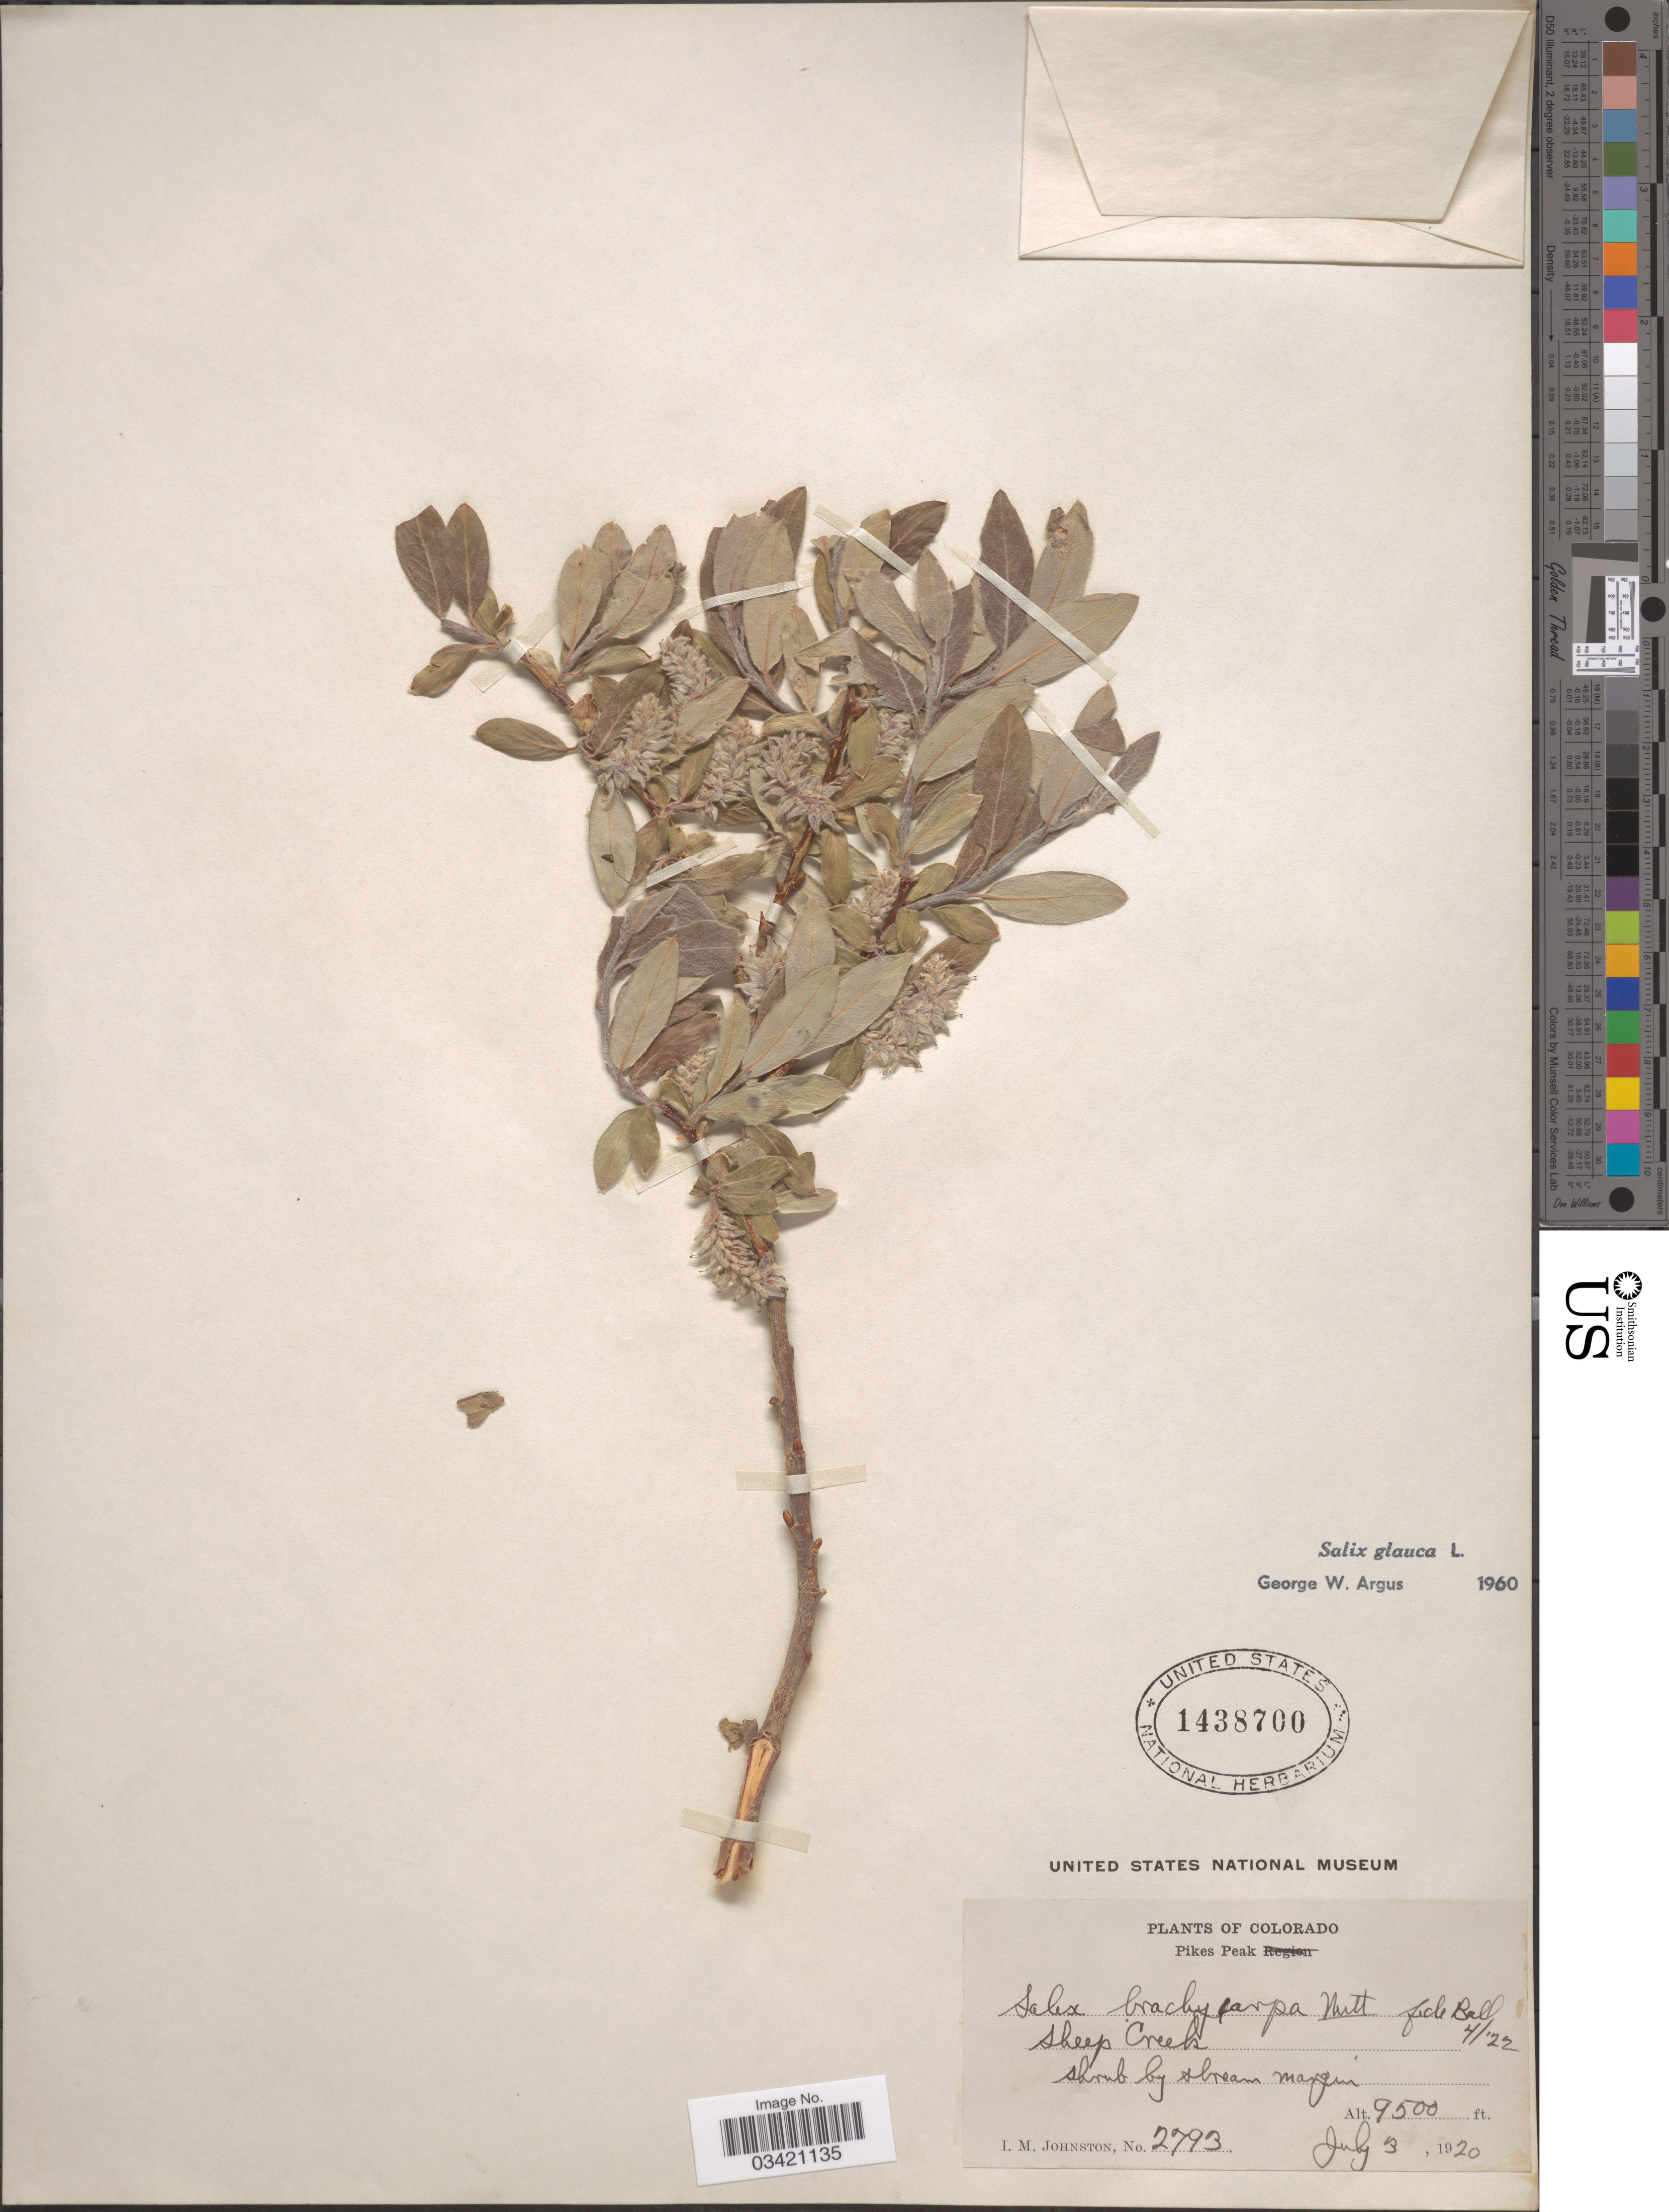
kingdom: Plantae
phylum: Tracheophyta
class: Magnoliopsida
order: Malpighiales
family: Salicaceae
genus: Salix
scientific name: Salix glauca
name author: L.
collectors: I.M. Johnston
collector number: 2793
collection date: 1920-07-03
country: United States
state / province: Colorado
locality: Pikes Peak. Sheep Creek.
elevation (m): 2896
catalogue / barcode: US 1438700